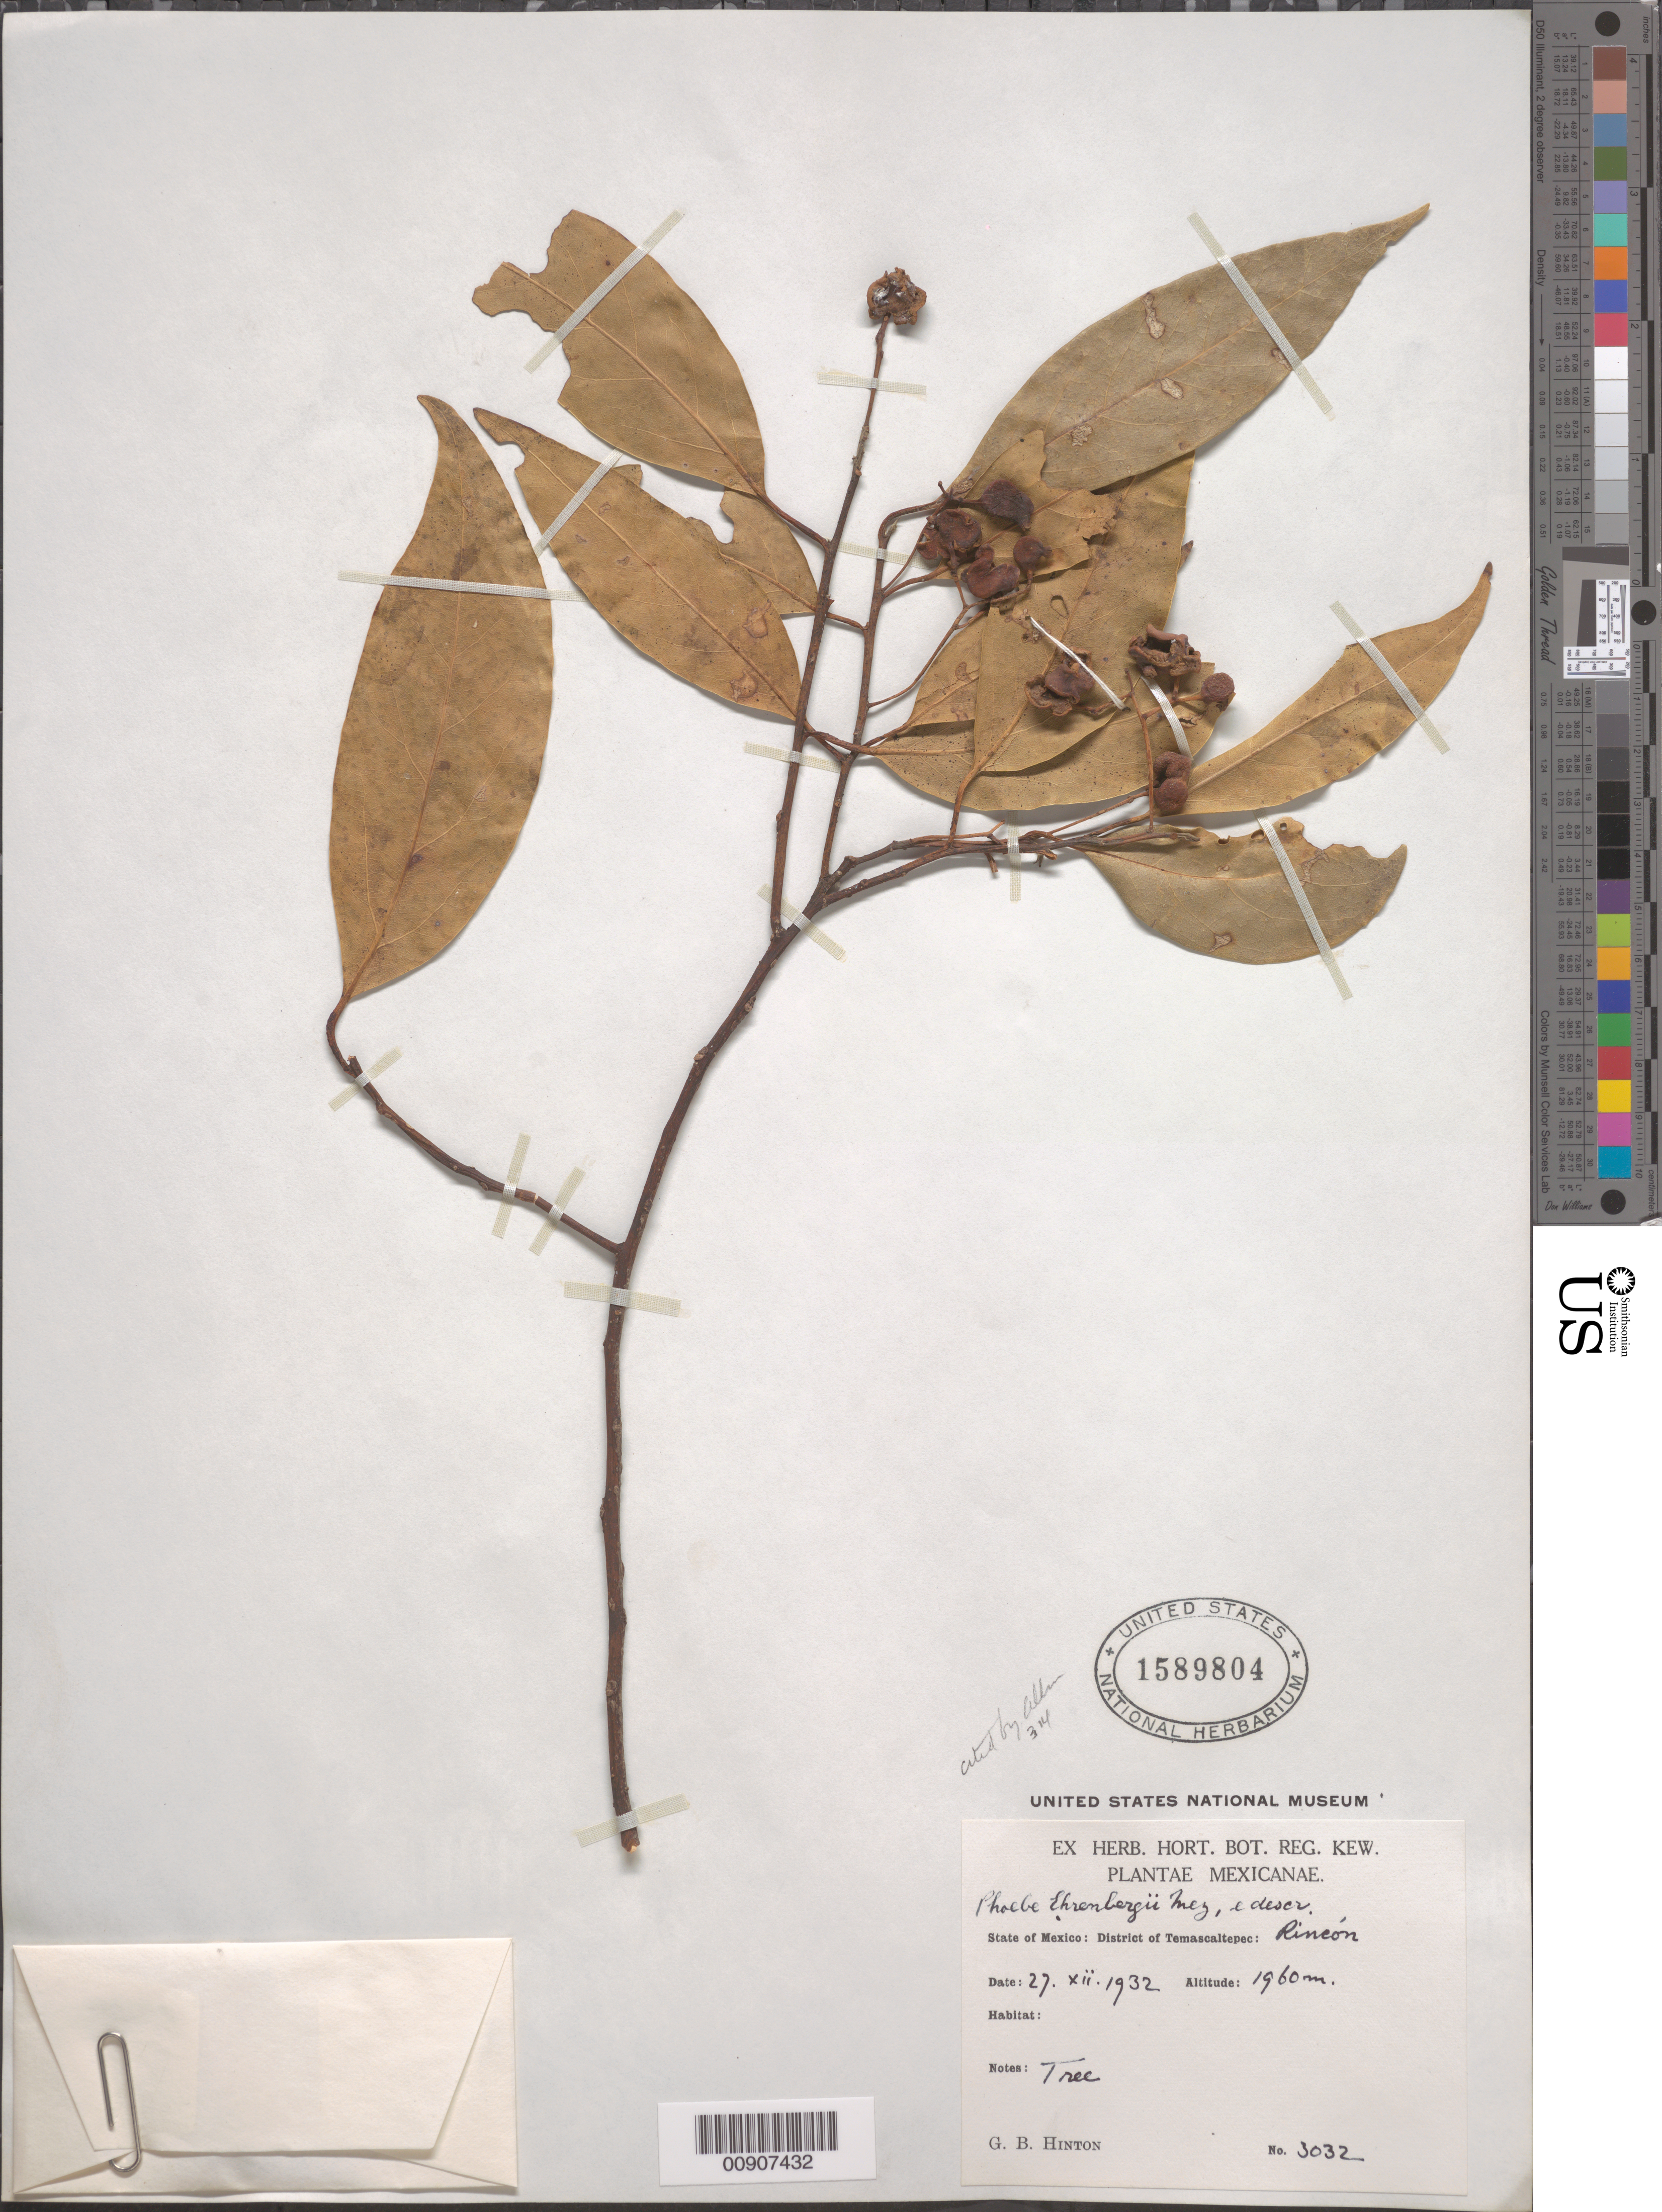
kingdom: Plantae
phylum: Tracheophyta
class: Magnoliopsida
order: Laurales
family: Lauraceae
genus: Phoebe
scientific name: Phoebe ehrenbergii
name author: Mez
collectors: G. B. Hinton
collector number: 3032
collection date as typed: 27 Dec 1932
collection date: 1932-12-27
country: Mexico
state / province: México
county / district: Temascaltepec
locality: State of Mexico: District Temascaltepec: Rincón.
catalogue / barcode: US 1589804